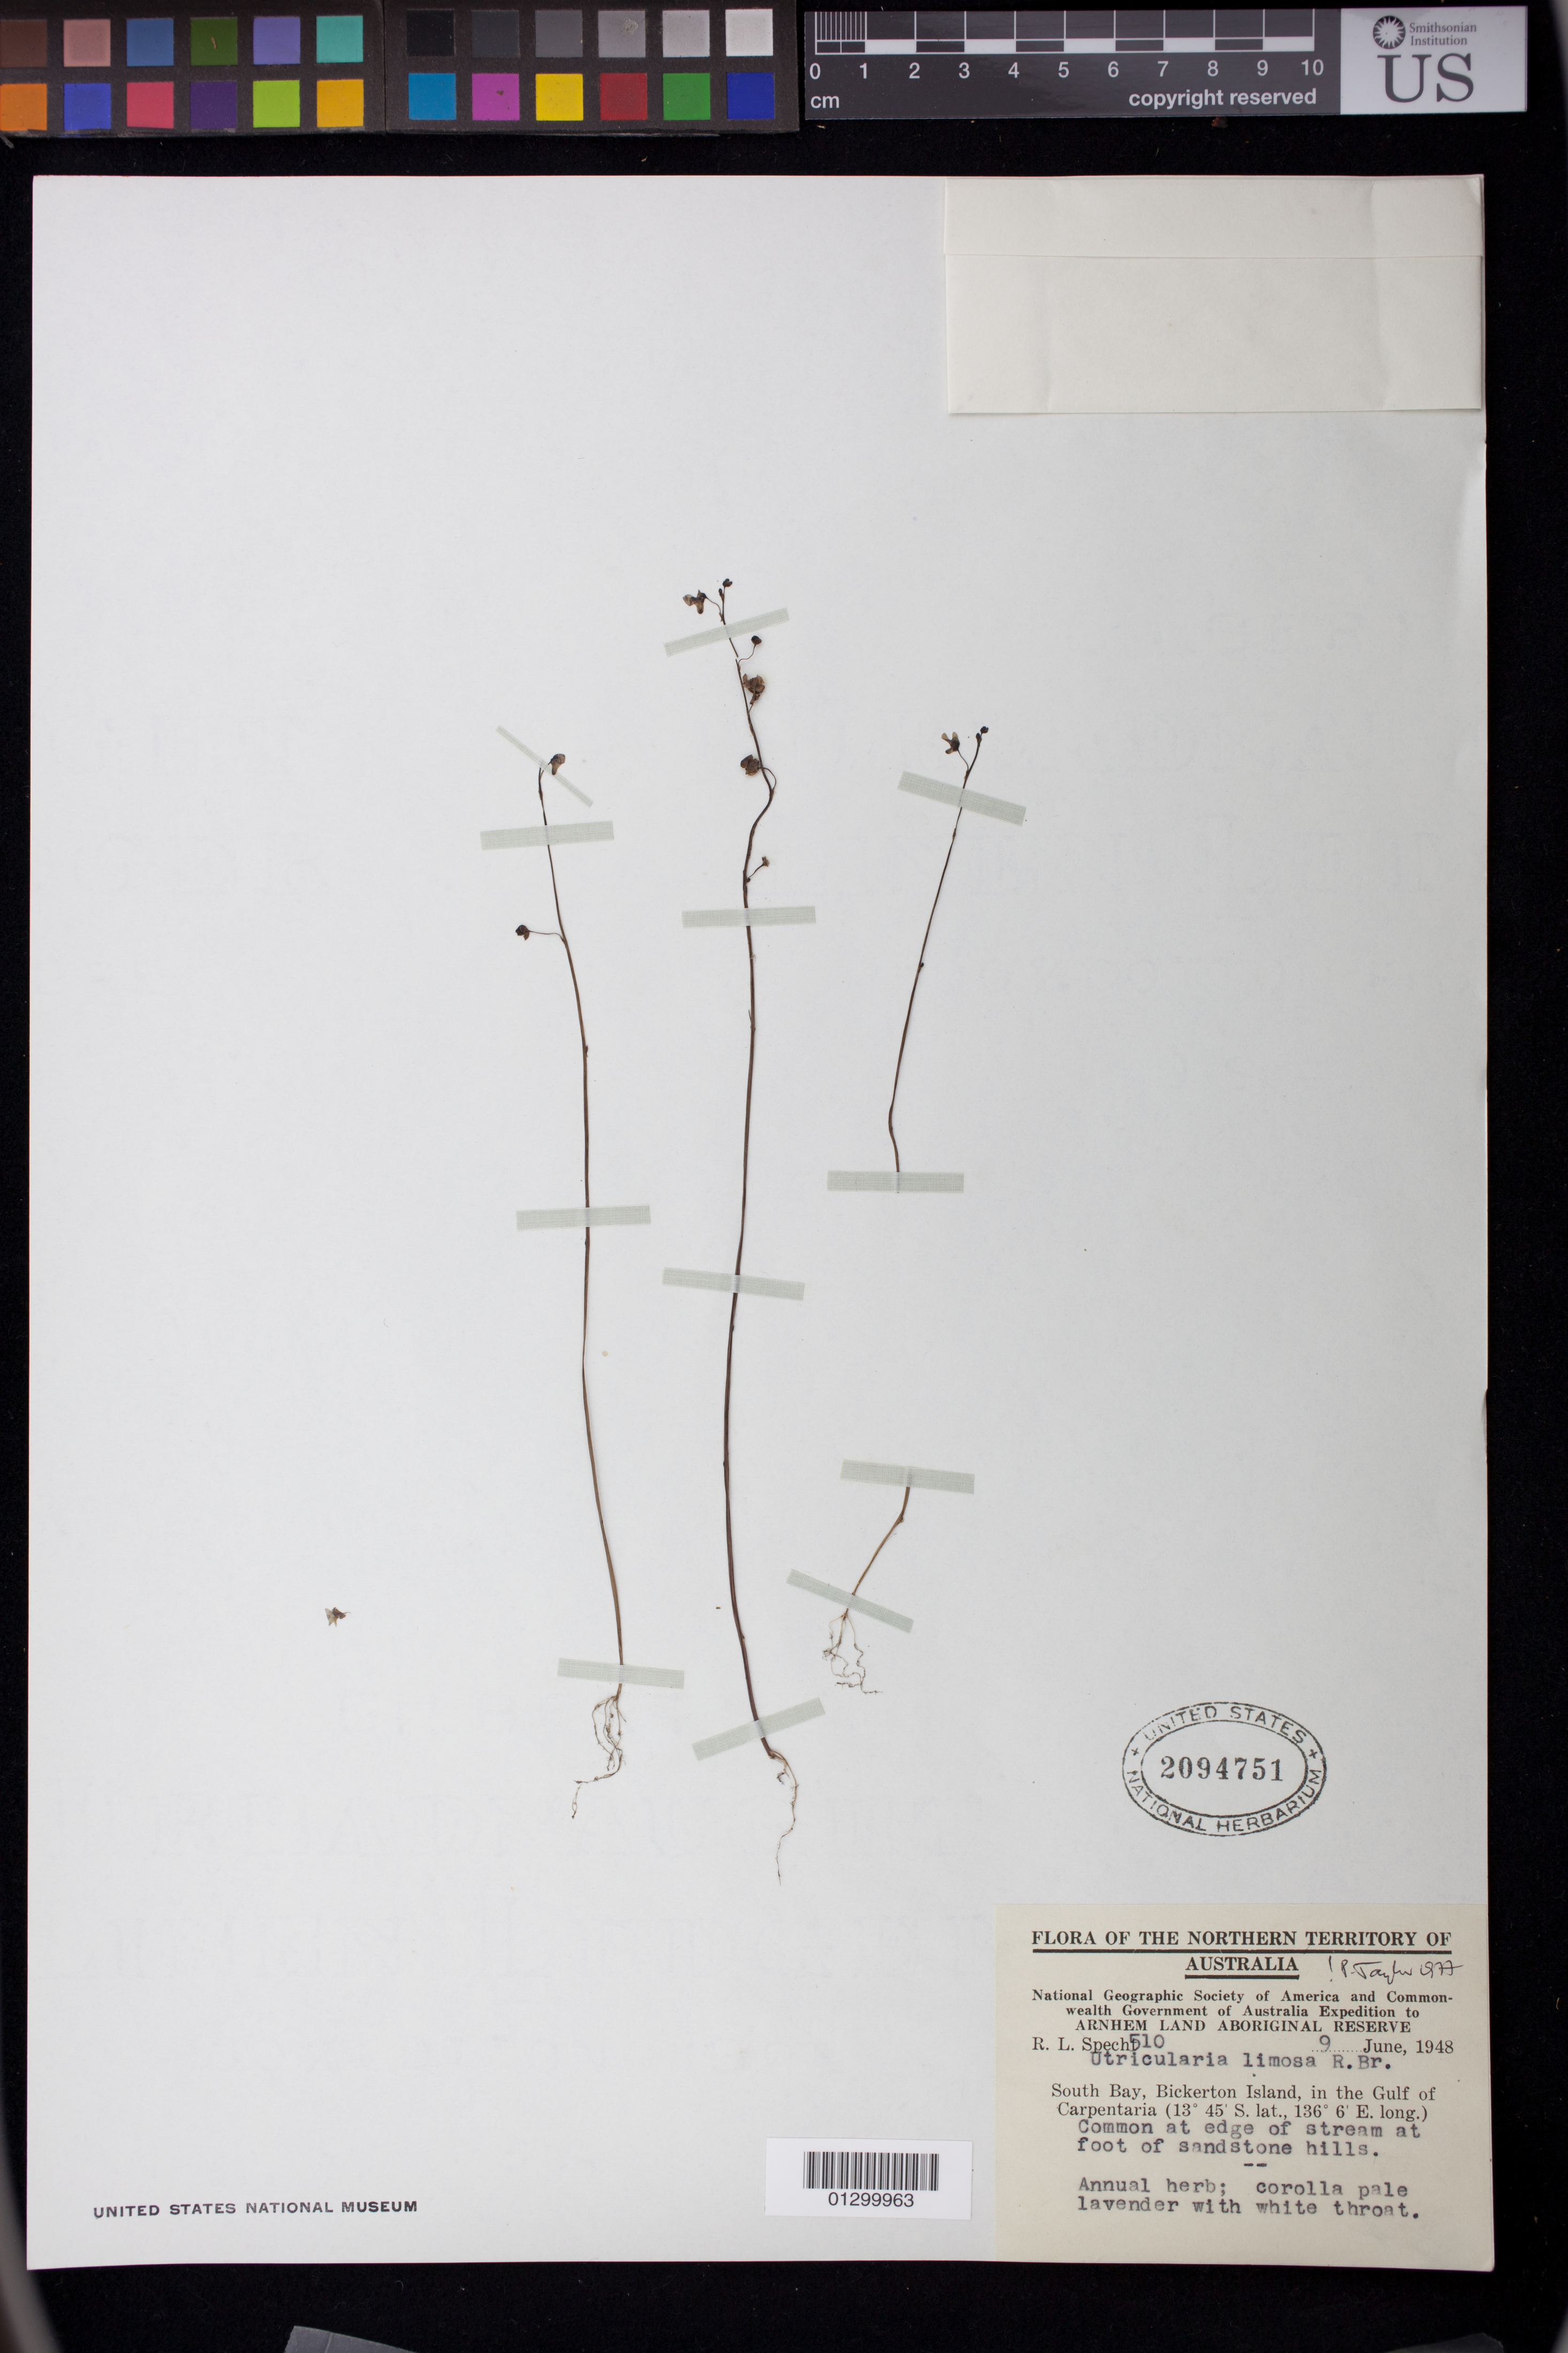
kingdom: Plantae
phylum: Tracheophyta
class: Magnoliopsida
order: Lamiales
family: Lentibulariaceae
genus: Utricularia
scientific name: Utricularia limosa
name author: R. Br.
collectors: R. L. Specht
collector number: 510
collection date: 1948-06-09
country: Australia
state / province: Northern Territory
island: Bickerton Island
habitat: Common at edge of stream at foot of sandstone hills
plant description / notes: Annual herb; corolla pale lavender with white throat.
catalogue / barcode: US 2094751